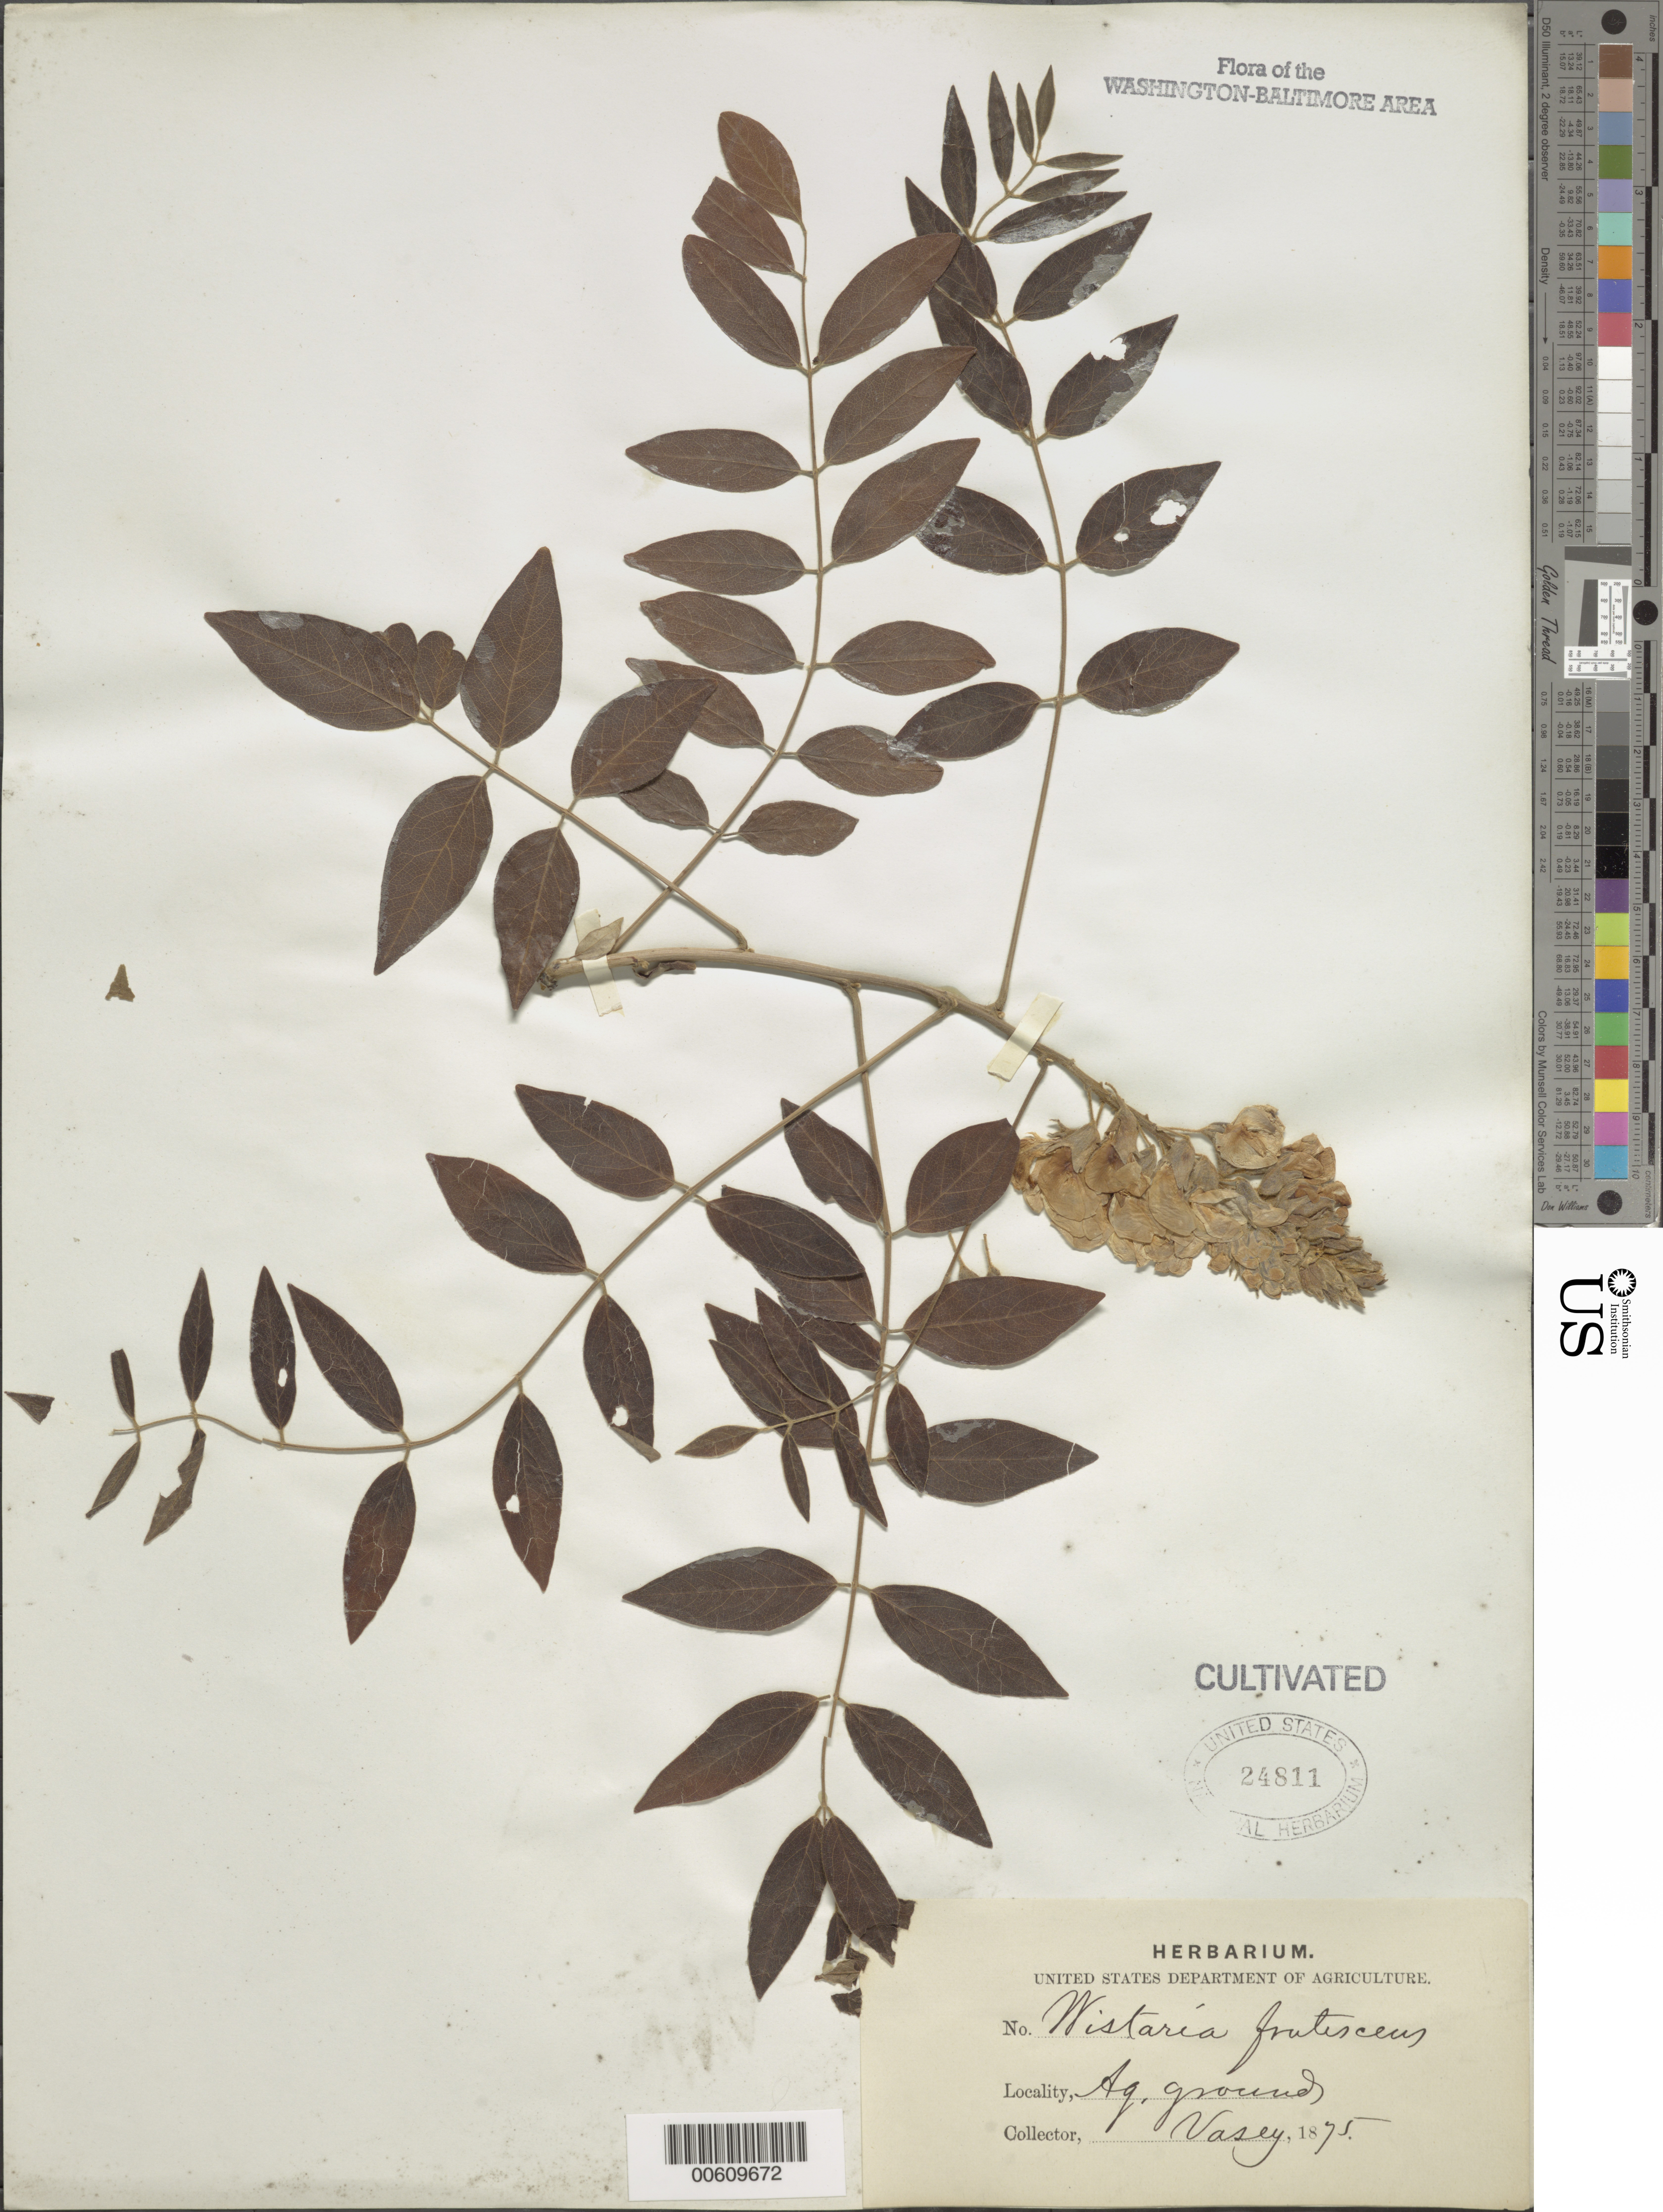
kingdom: Plantae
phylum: Tracheophyta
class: Magnoliopsida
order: Fabales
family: Fabaceae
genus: Wisteria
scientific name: Wisteria frutescens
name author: (L.) Poir.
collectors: G. Vasey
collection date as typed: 1875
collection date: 1875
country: United States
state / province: Maryland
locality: Ag Grounds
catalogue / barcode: US 24811